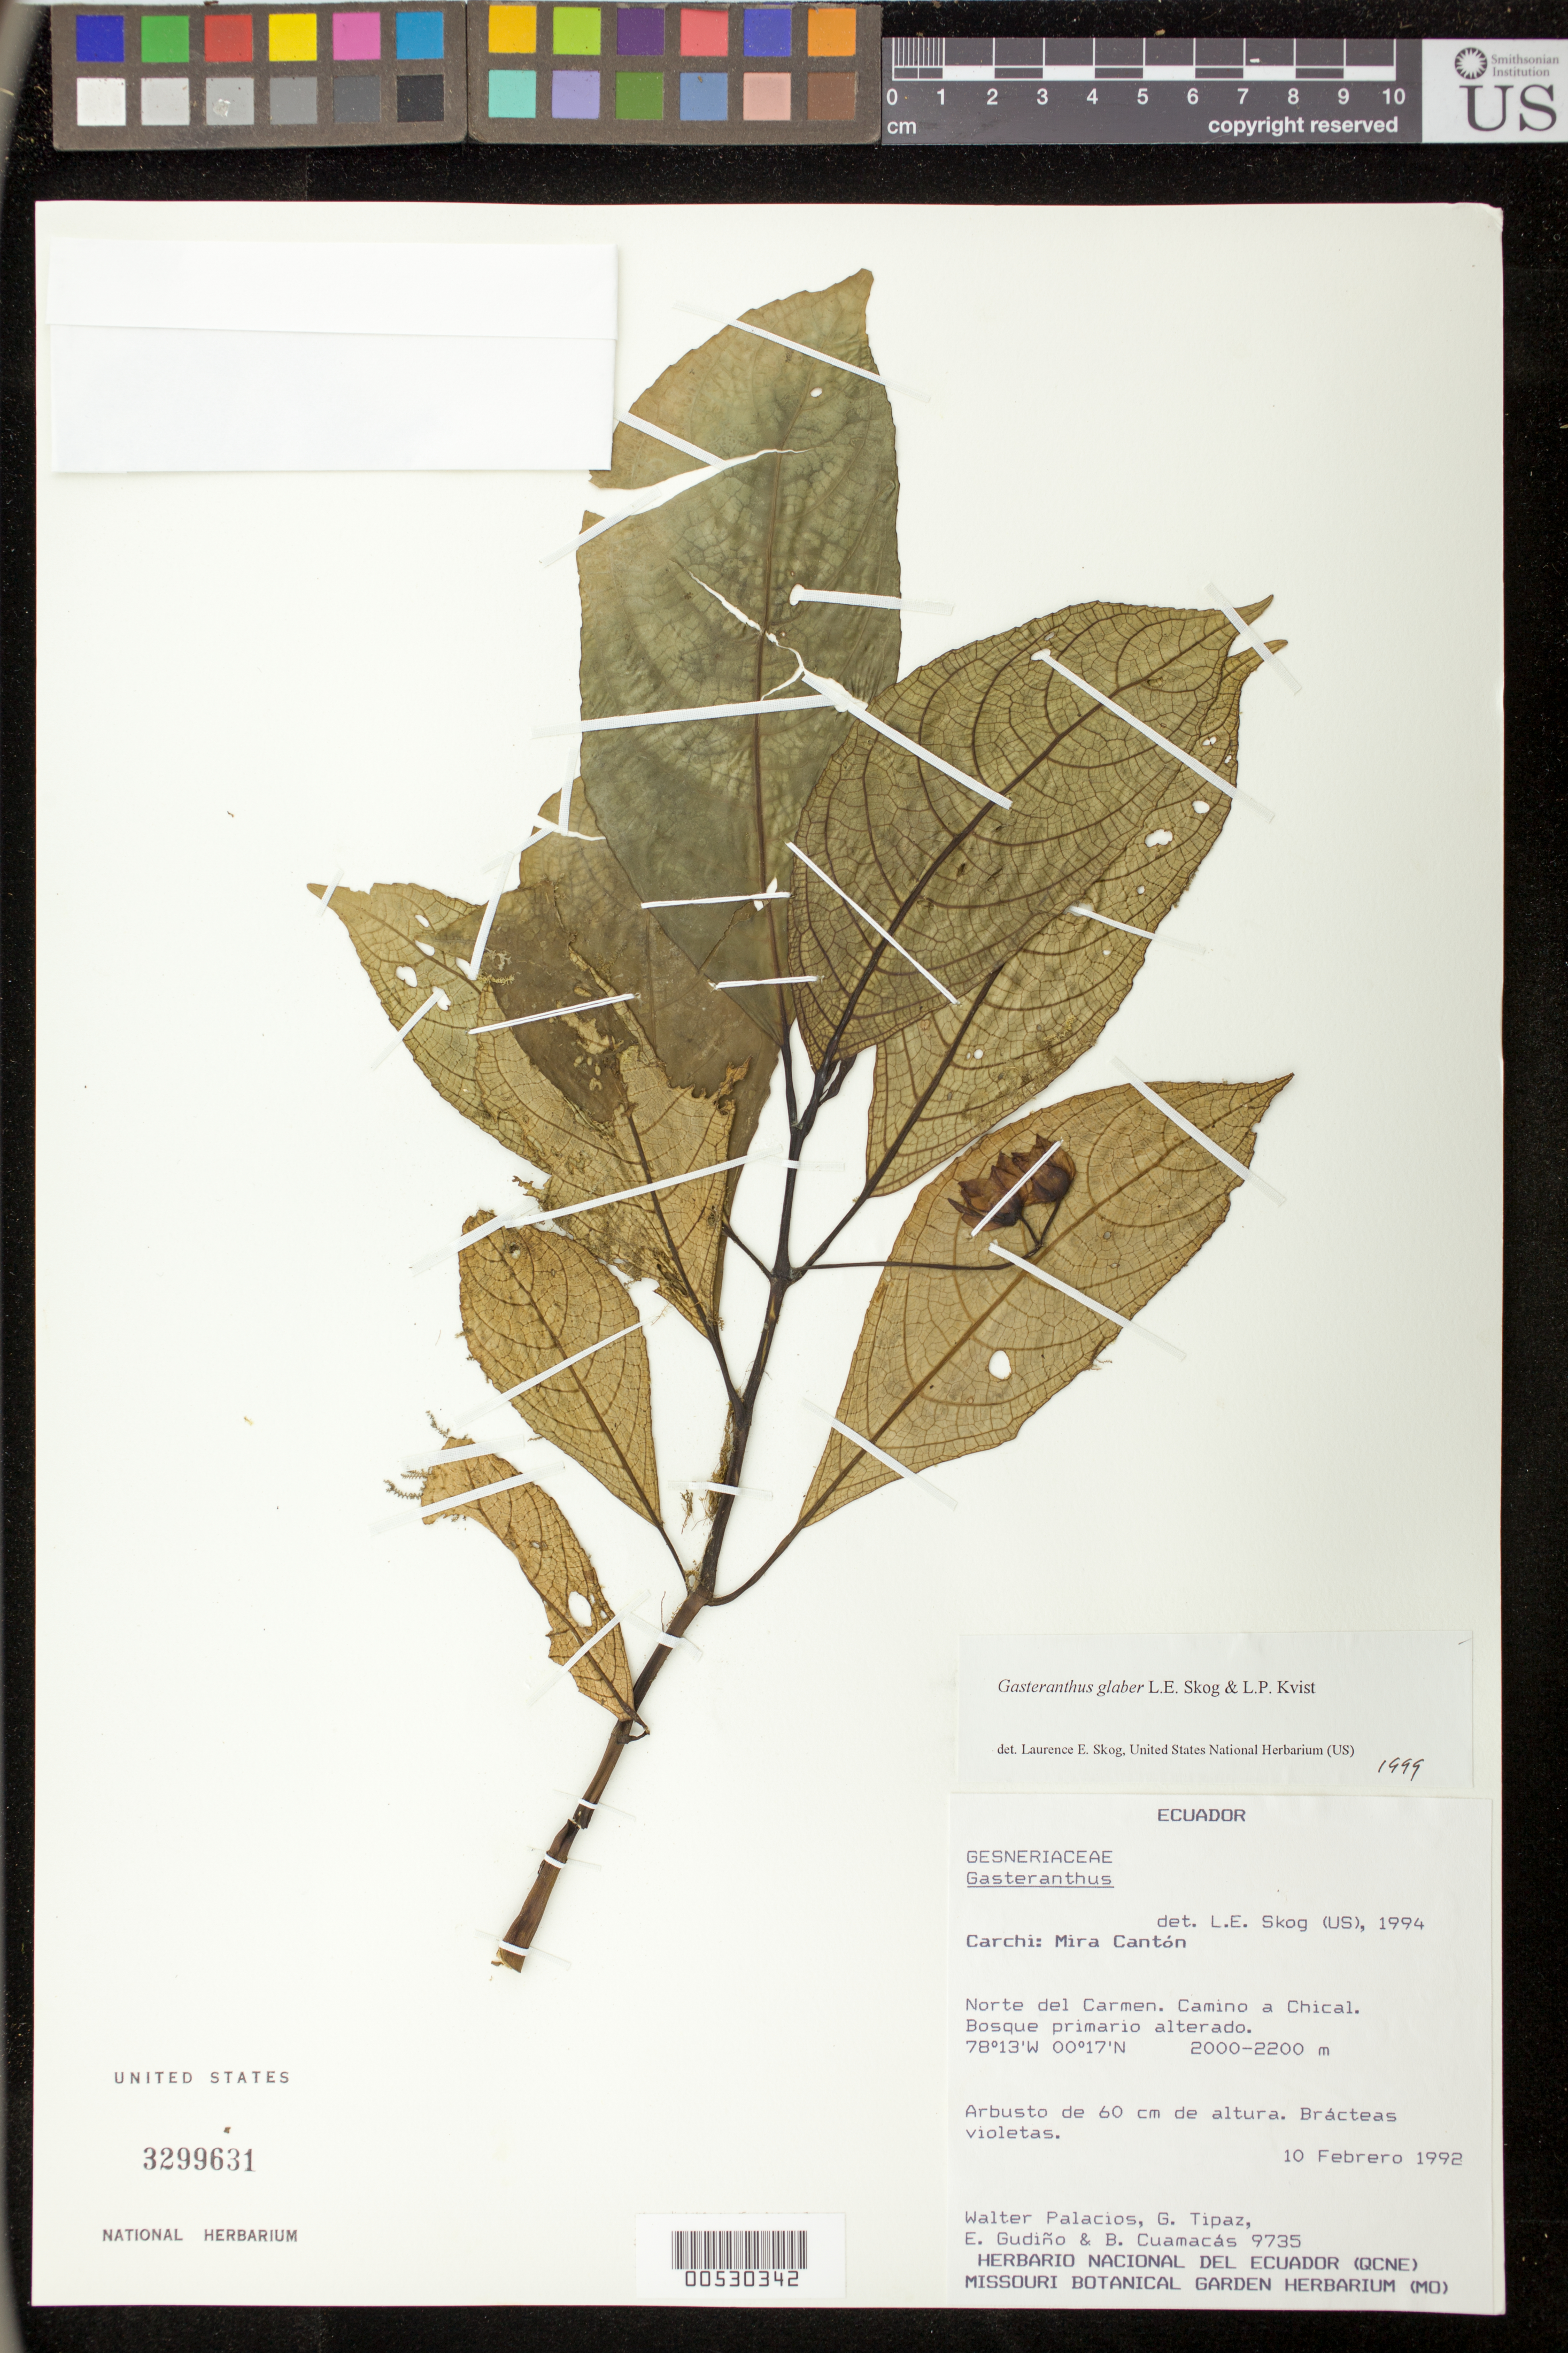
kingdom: Plantae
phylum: Tracheophyta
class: Magnoliopsida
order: Lamiales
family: Gesneriaceae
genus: Gasteranthus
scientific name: Gasteranthus glaber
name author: L.E. Skog & L.P. Kvist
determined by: Skog, Laurence E.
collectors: W. Palacios, G. Tipaz, E. Gudiño & B. Cuamacas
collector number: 9735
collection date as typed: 10 Feb 1992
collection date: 1992-02-10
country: Ecuador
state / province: Carchi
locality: Mira Cantón. Norte del Carmen. Camino a Chical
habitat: Bosque primario alterado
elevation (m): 2000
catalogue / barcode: US 3299631